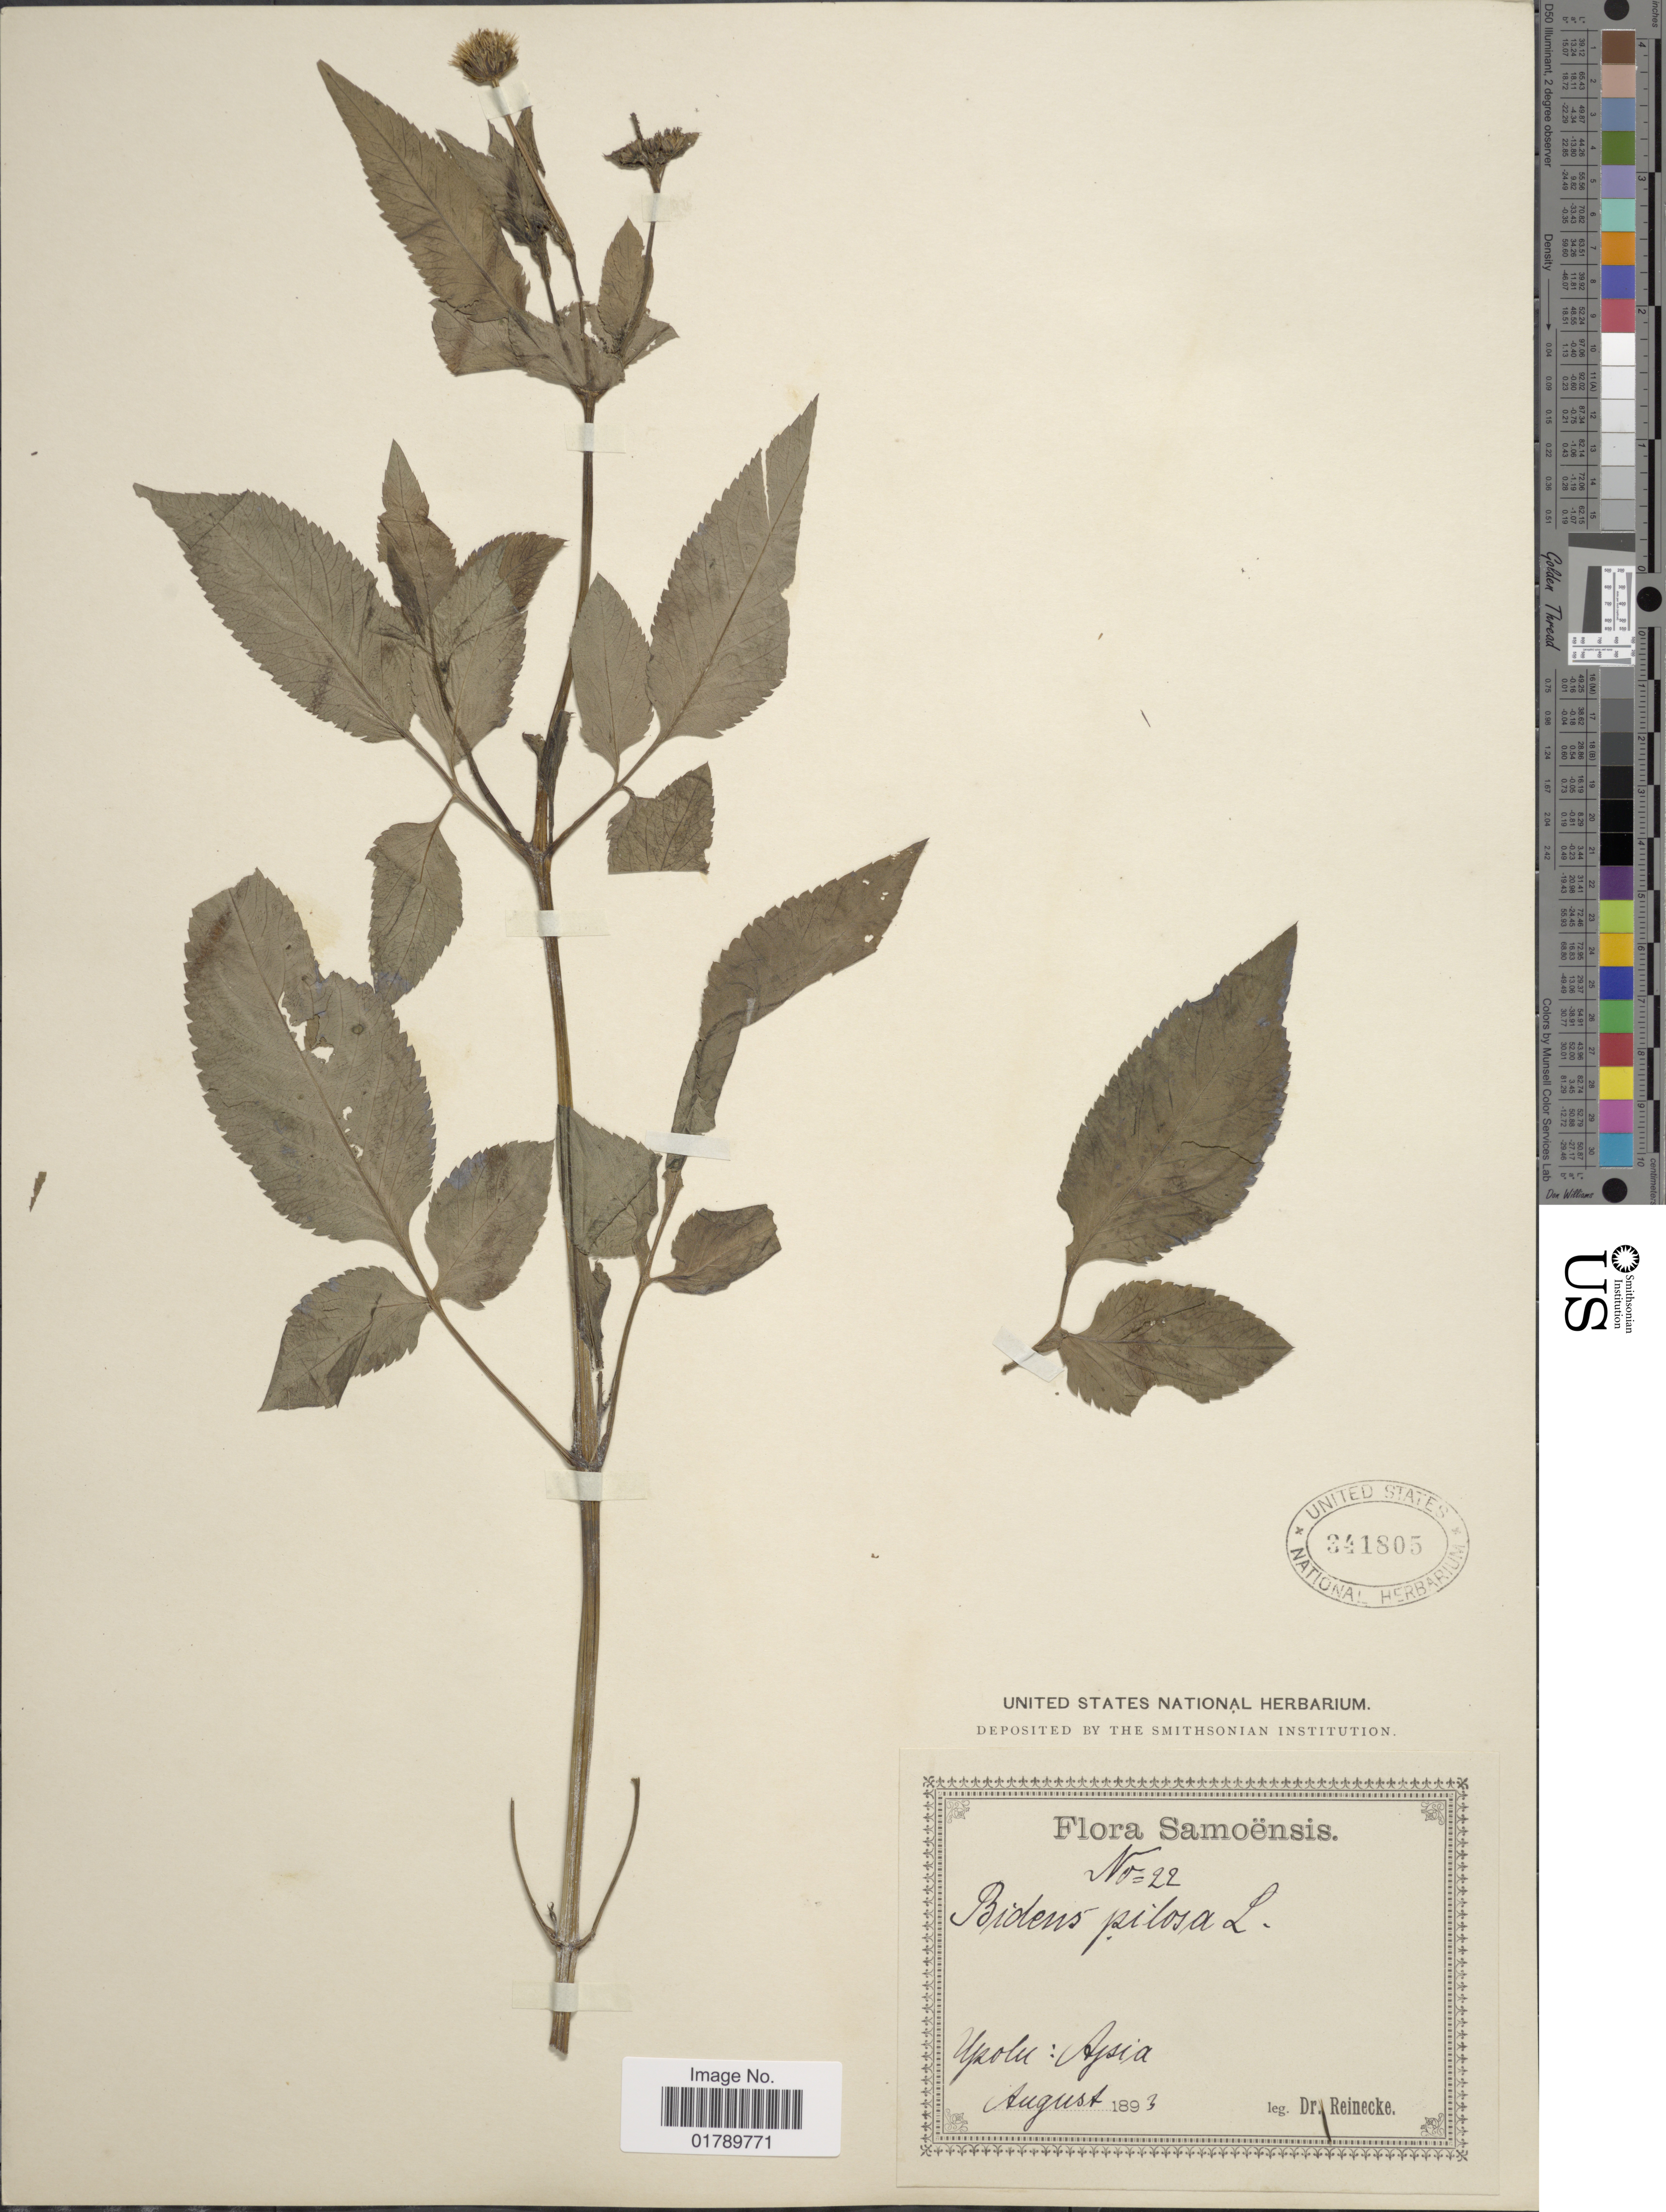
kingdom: Plantae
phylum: Tracheophyta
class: Magnoliopsida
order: Asterales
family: Asteraceae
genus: Bidens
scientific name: Bidens pilosa var. pilosa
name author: L.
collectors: -- Reinecke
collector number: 22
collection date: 1893-08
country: Samoa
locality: Upolu: Ajsia [interpreted]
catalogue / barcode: US 341805